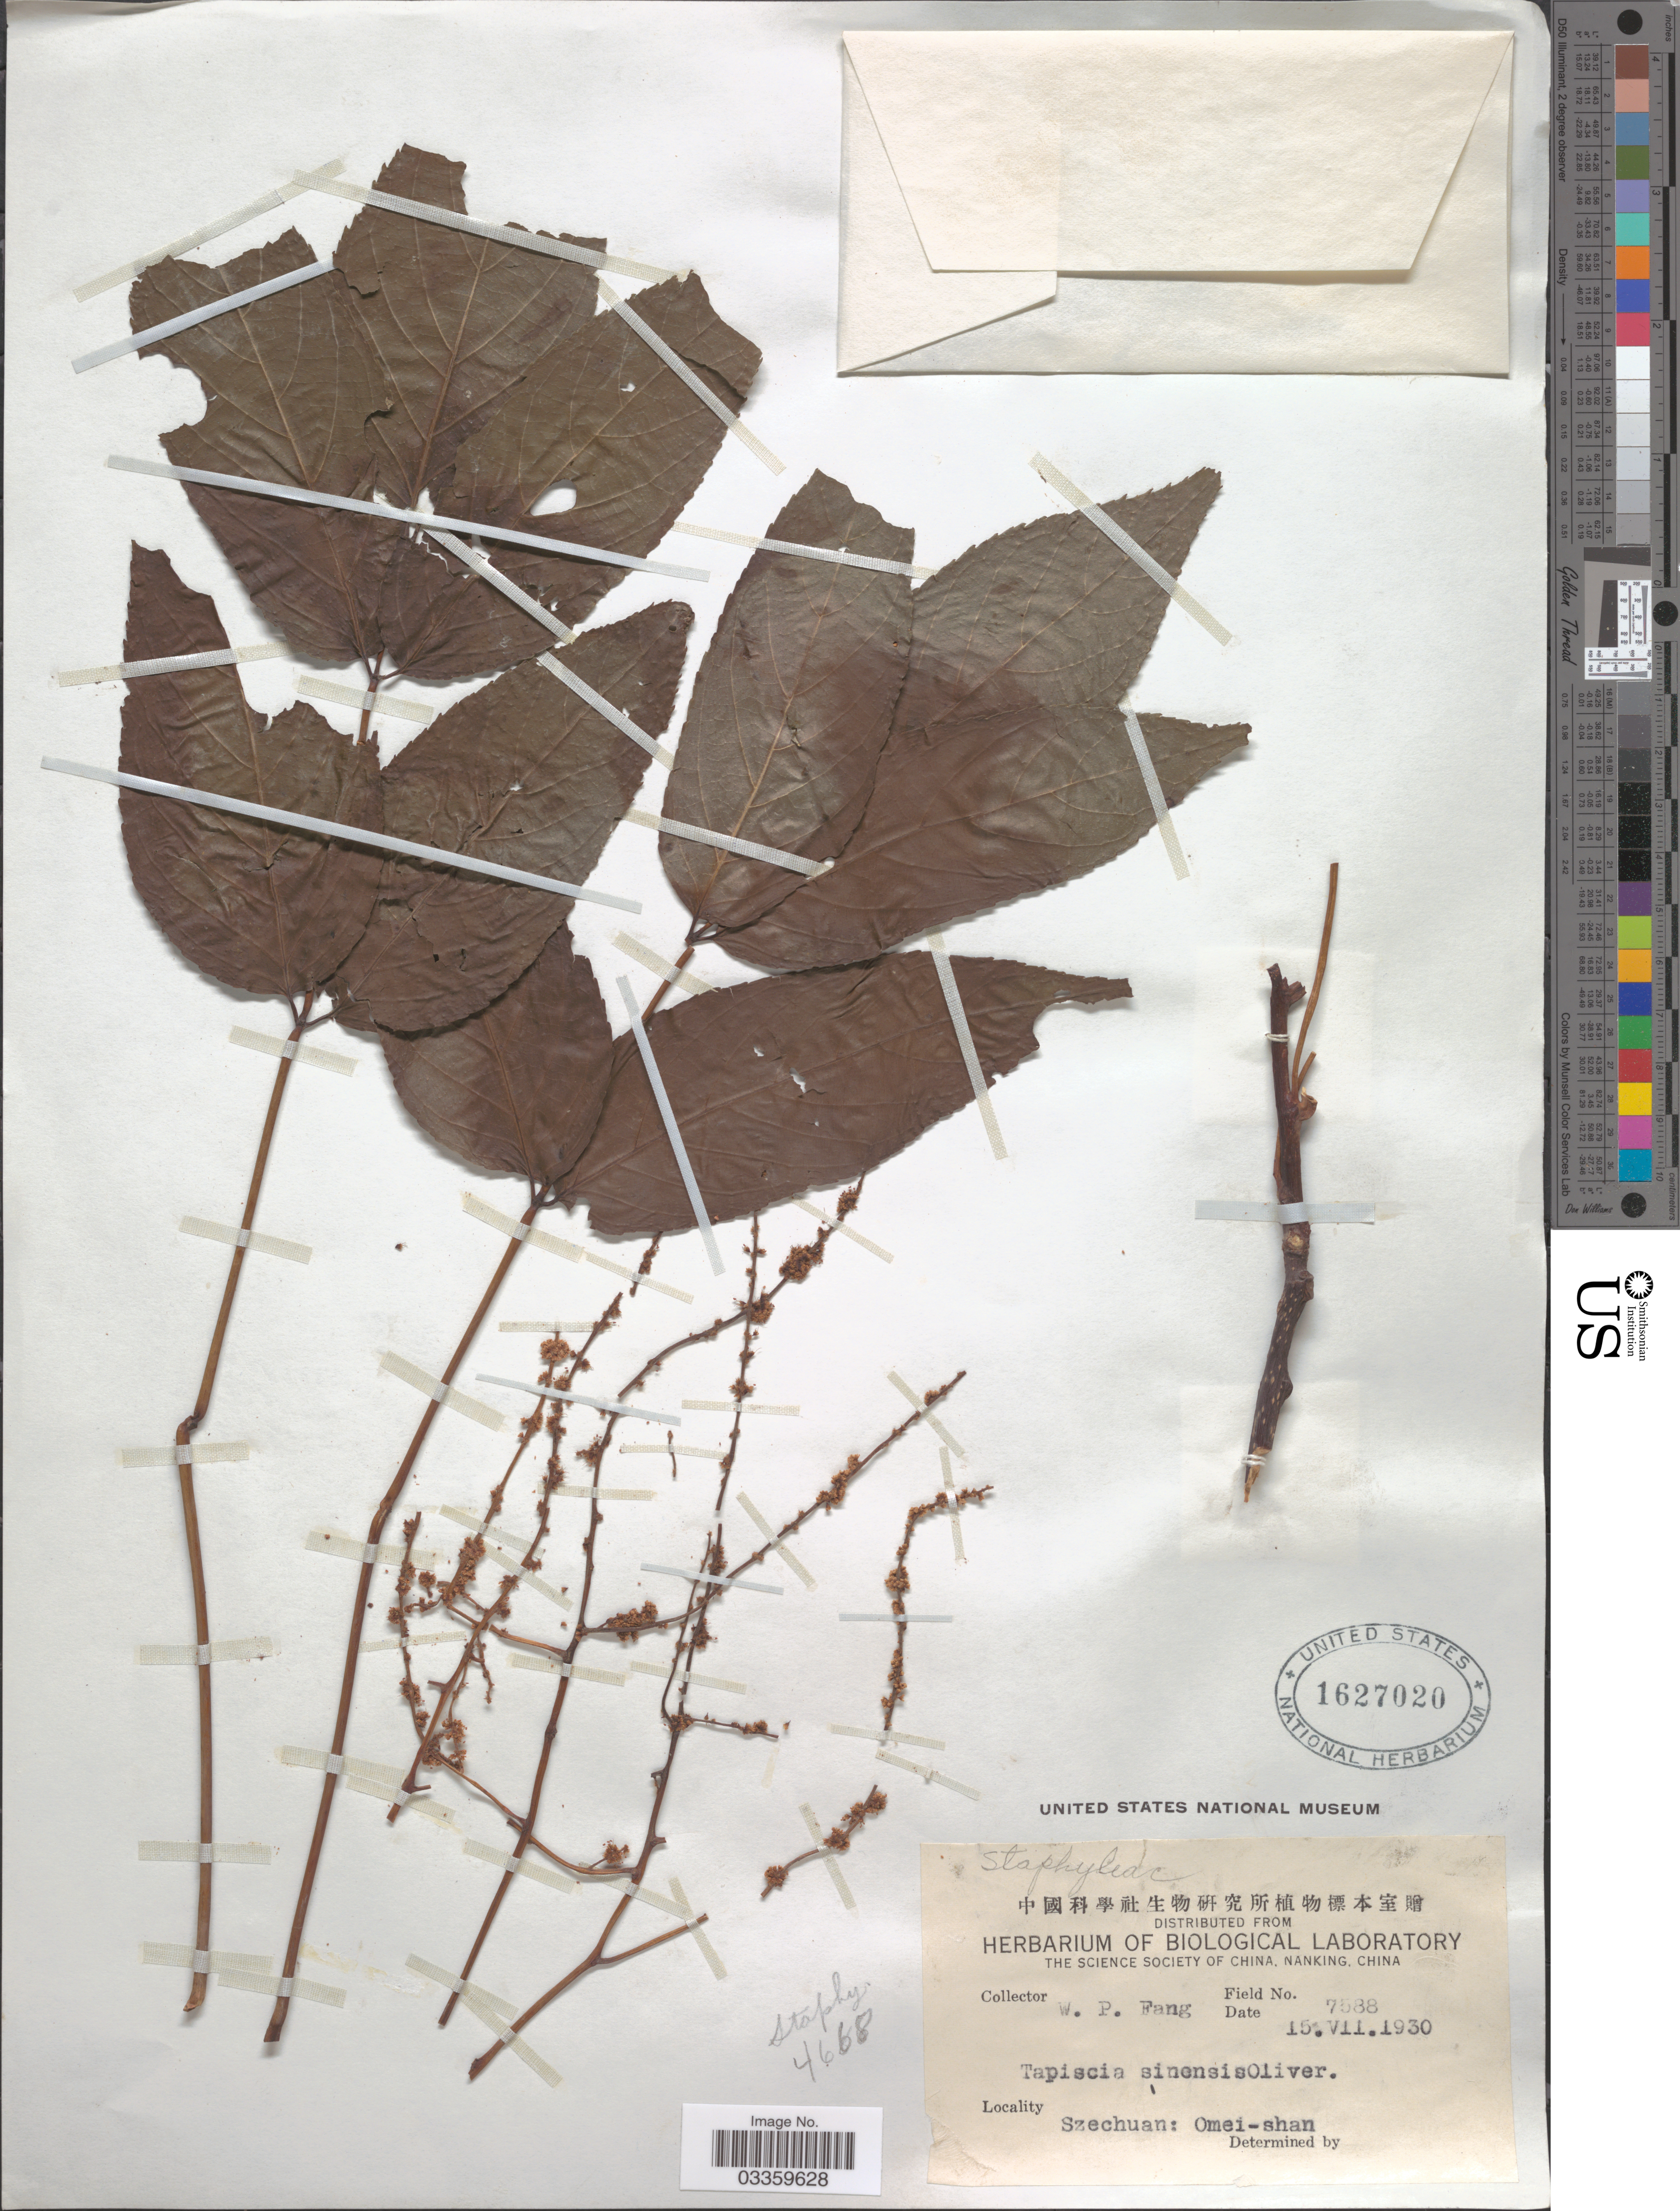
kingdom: Plantae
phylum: Tracheophyta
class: Magnoliopsida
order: Huerteales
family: Tapisciaceae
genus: Tapiscia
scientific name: Tapiscia sinensis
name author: Oliv.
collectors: W. P. Fang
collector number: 7588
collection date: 1930-07-15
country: China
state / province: Sichuan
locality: Szechuan: Omei-shan.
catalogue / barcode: US 1627020